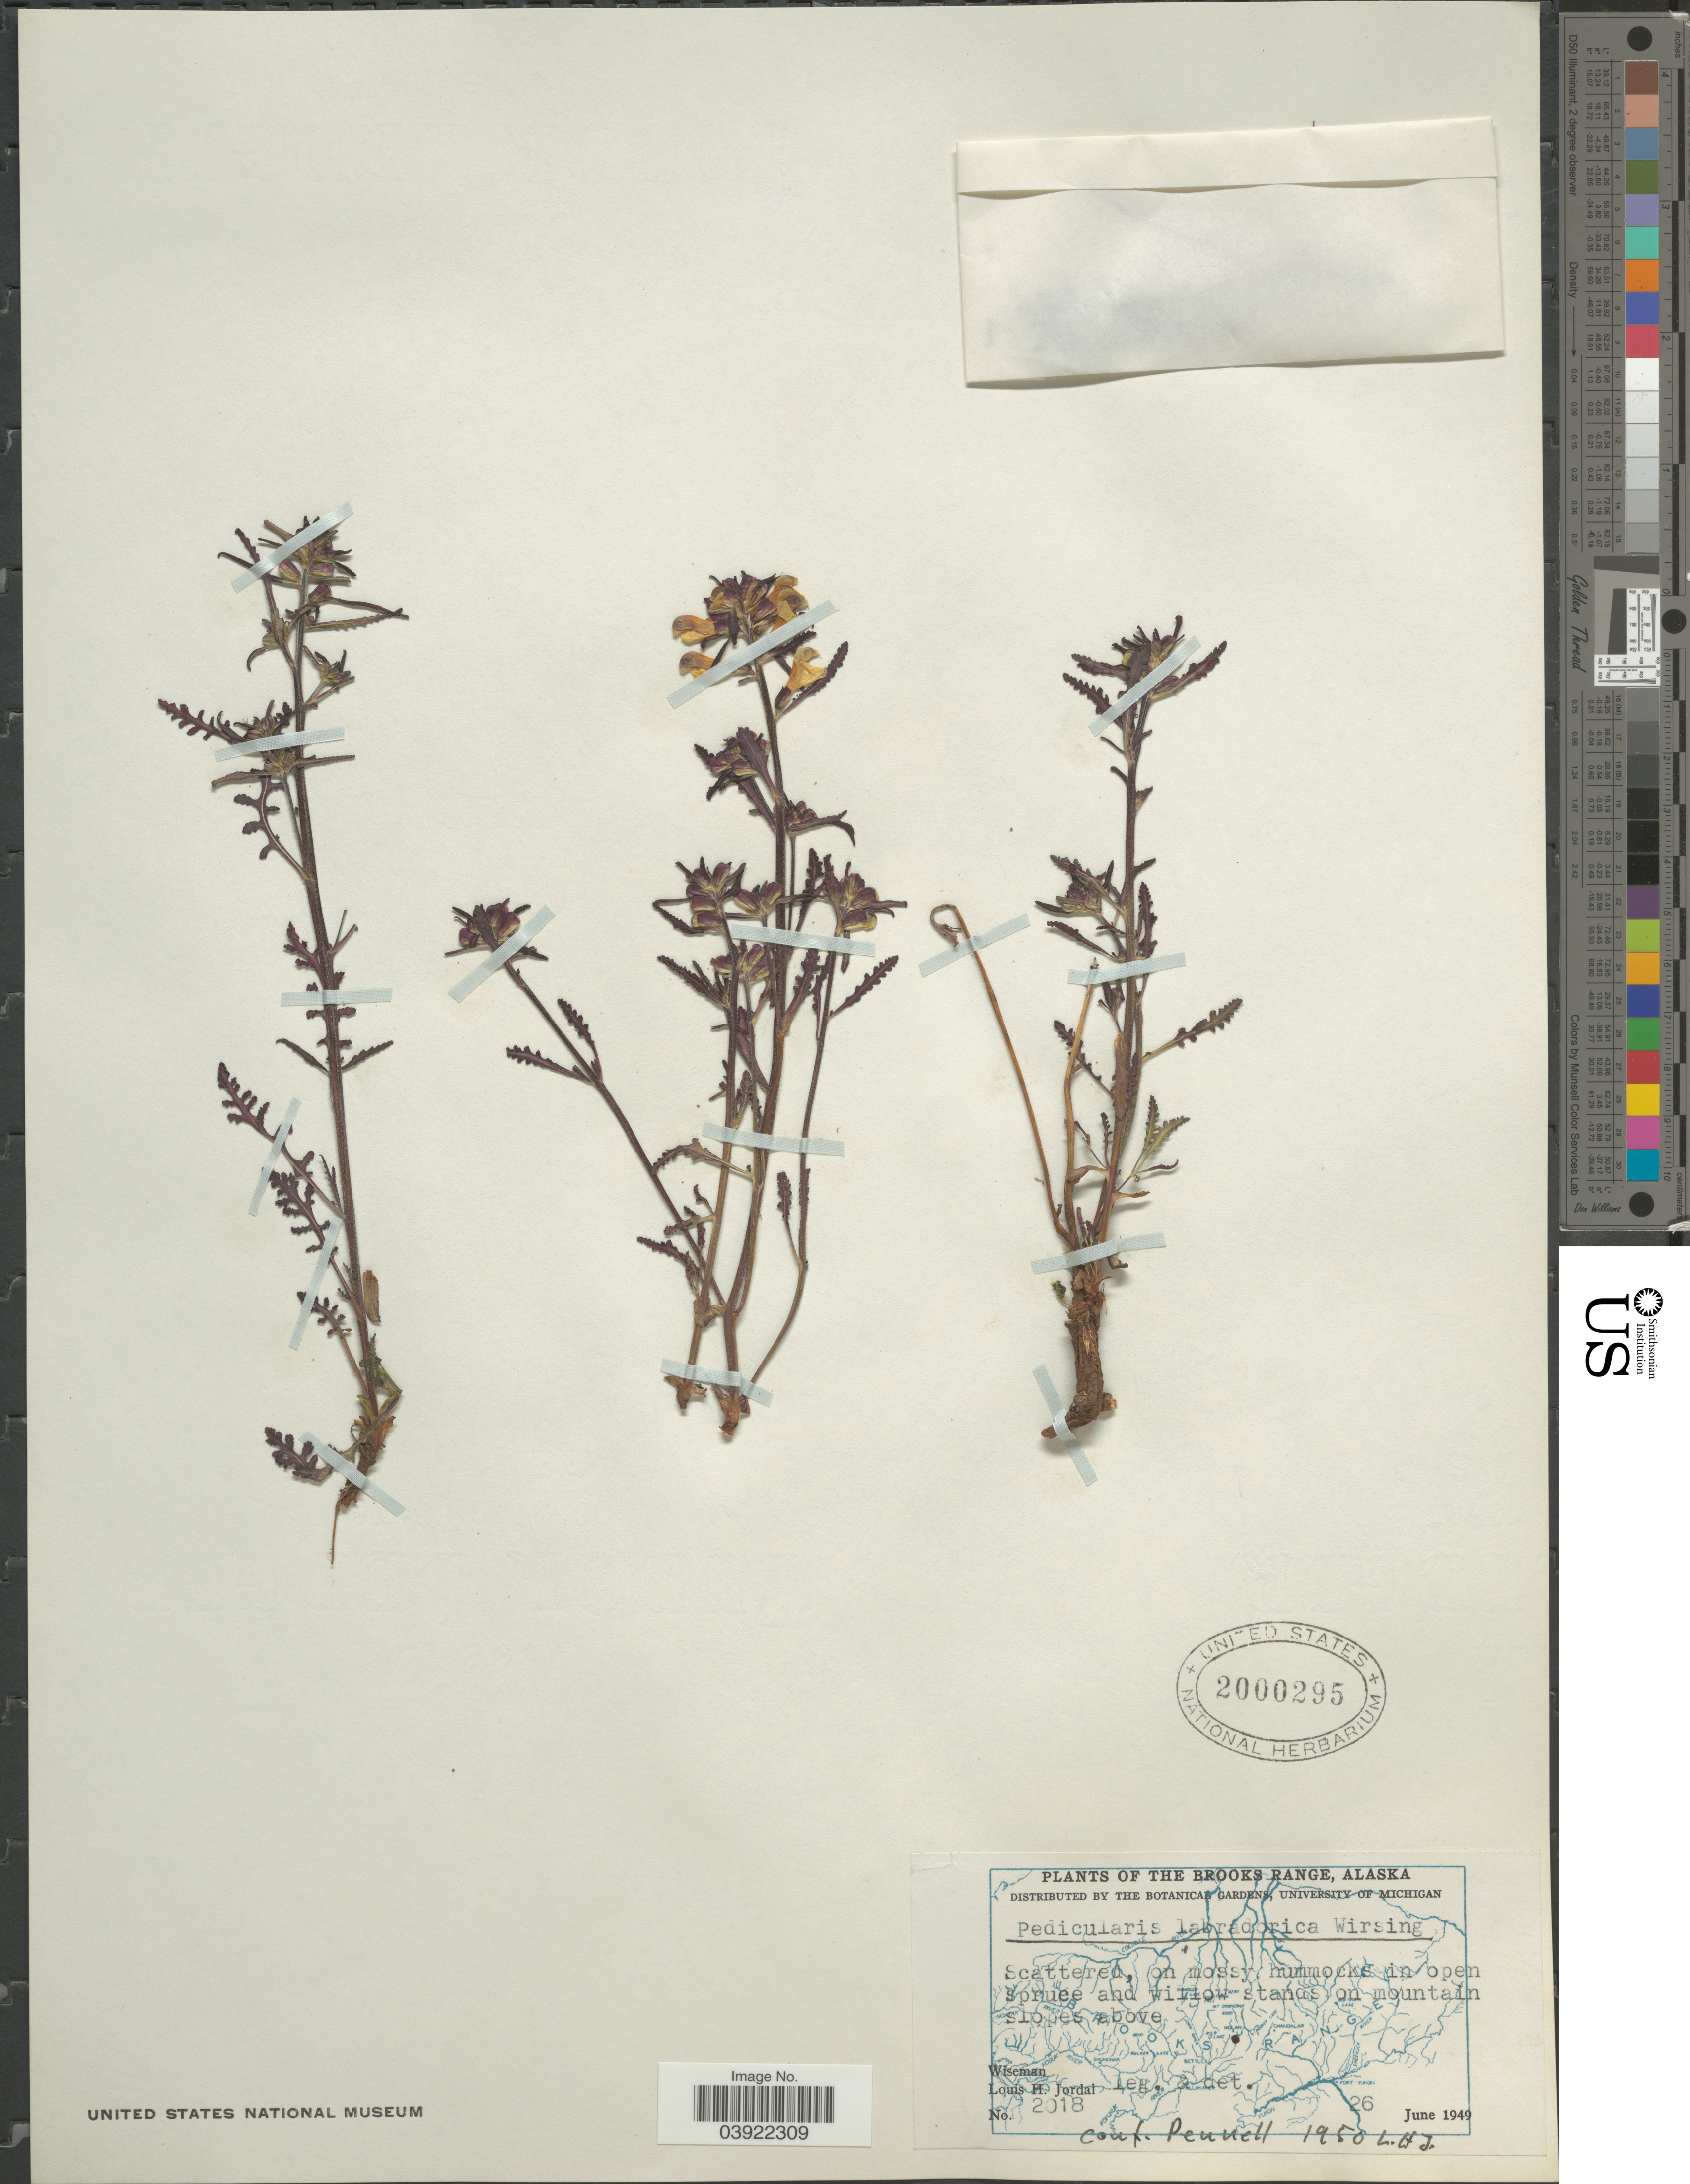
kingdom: Plantae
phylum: Tracheophyta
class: Magnoliopsida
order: Lamiales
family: Orobanchaceae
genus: Pedicularis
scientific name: Pedicularis labradorica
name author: Wirsing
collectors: L. Jordal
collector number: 2018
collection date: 1949-06-26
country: United States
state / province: Alaska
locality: The Brooks Range. On mountain slopes above Wiseman.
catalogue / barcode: US 2000295